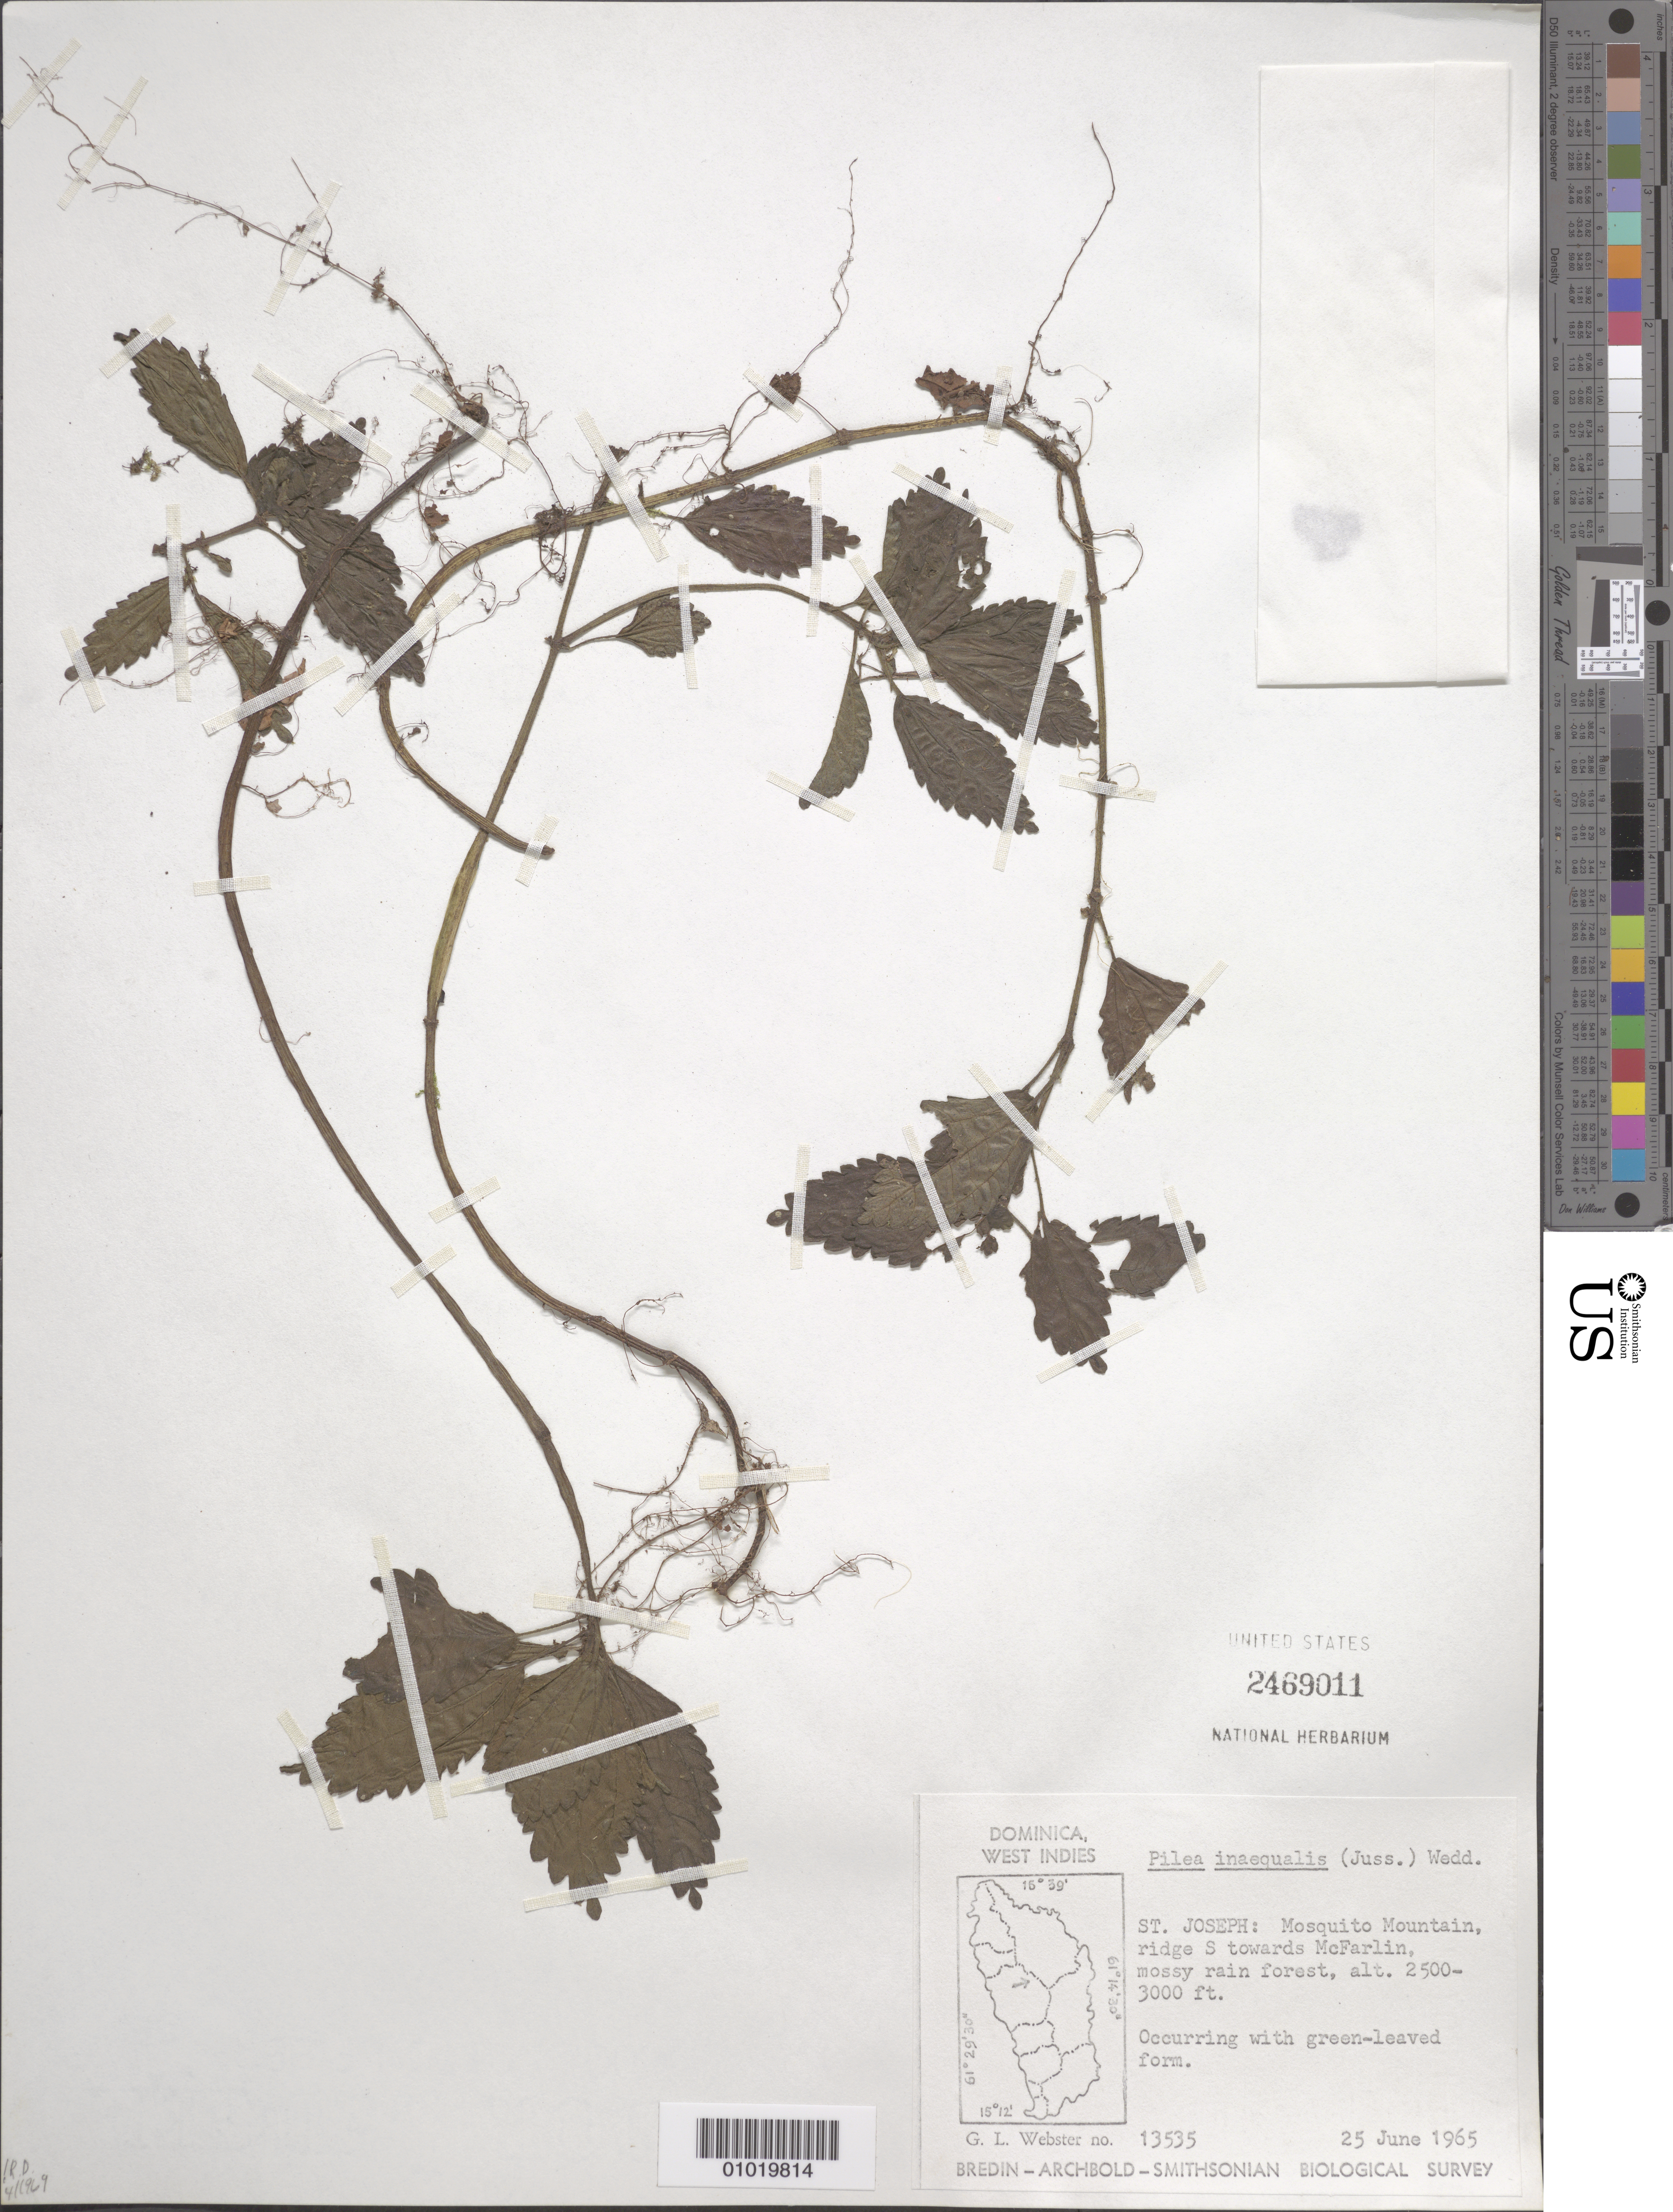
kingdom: Plantae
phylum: Tracheophyta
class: Magnoliopsida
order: Rosales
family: Urticaceae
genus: Pilea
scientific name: Pilea inaequalis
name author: (Juss. ex Poir.) Wedd.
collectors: G. L. Webster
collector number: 13535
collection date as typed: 25 Jun 1965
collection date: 1965-06-25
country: Dominica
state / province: St. Joseph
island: Dominica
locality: Mosquito Mountain, ridge S towards McFarlin, mossy rain forest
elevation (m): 762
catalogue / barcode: US 2469011